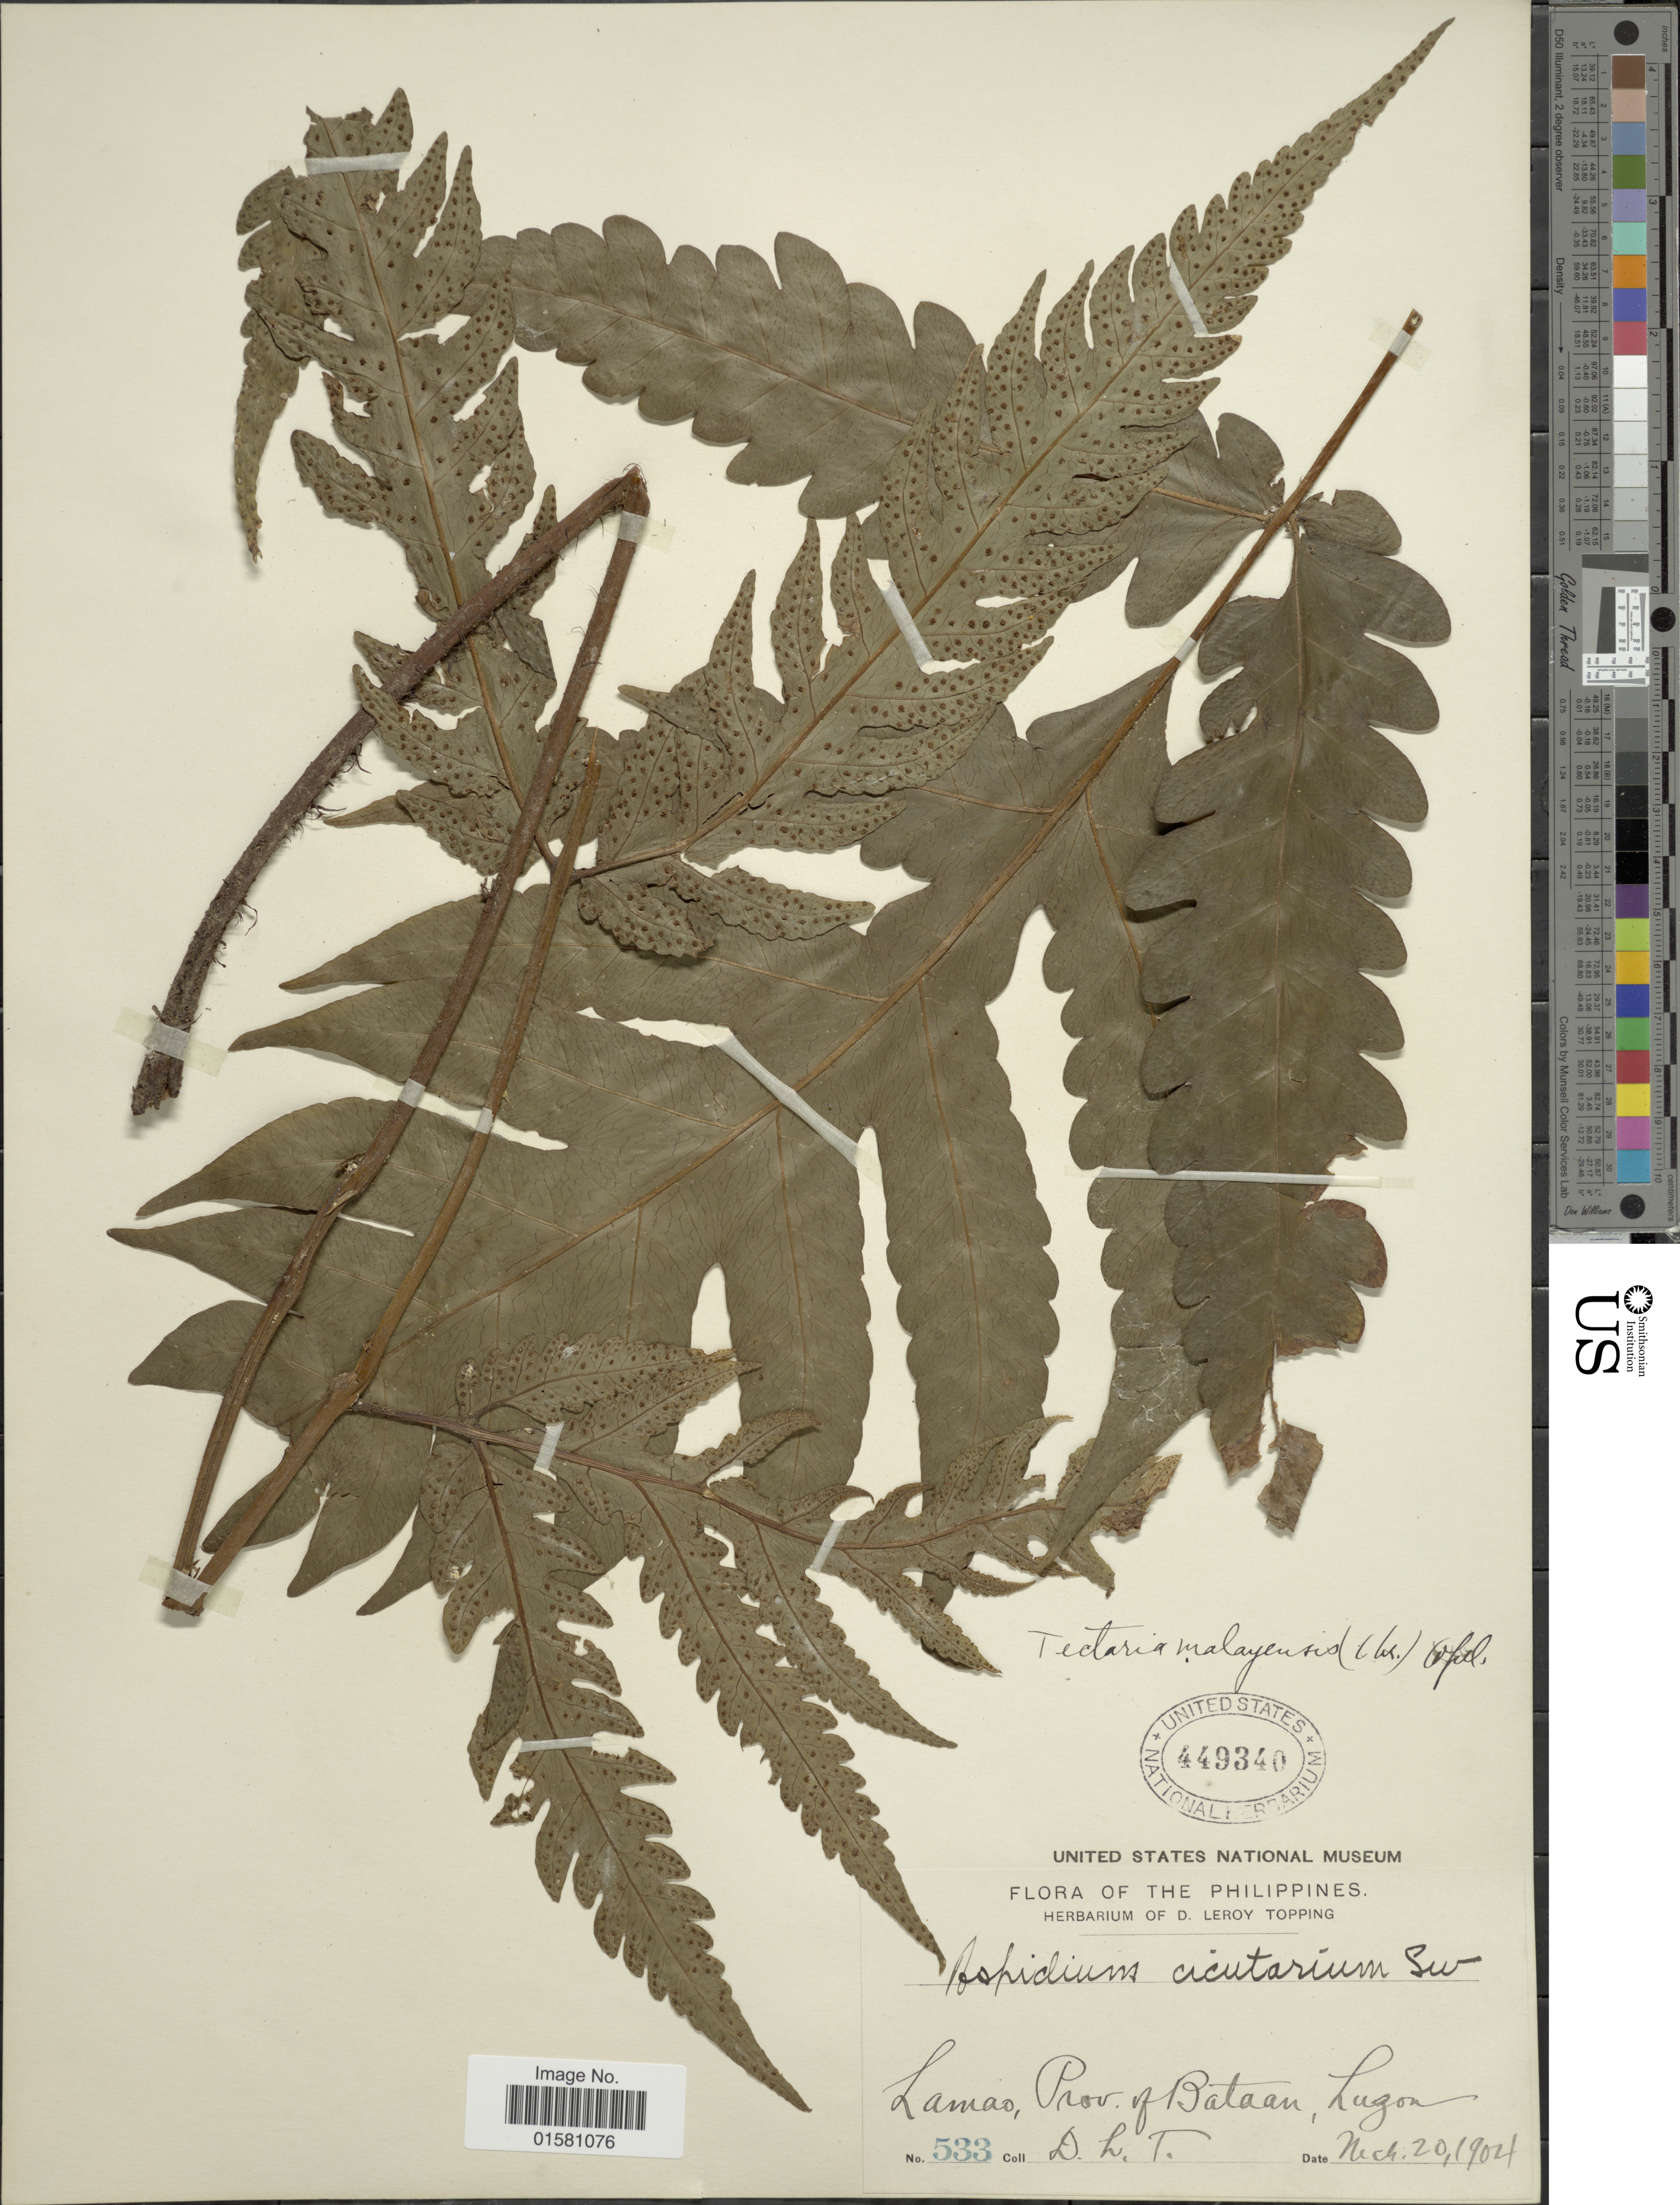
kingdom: Plantae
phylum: Tracheophyta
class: Polypodiopsida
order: Polypodiales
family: Tectariaceae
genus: Tectaria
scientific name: Tectaria griffithii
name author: (Baker) C. Chr.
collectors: D. L. Topping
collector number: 533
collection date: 1904-03-20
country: Philippines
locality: Lamao, Prov. of Bataan, Luzon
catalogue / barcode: US 449340